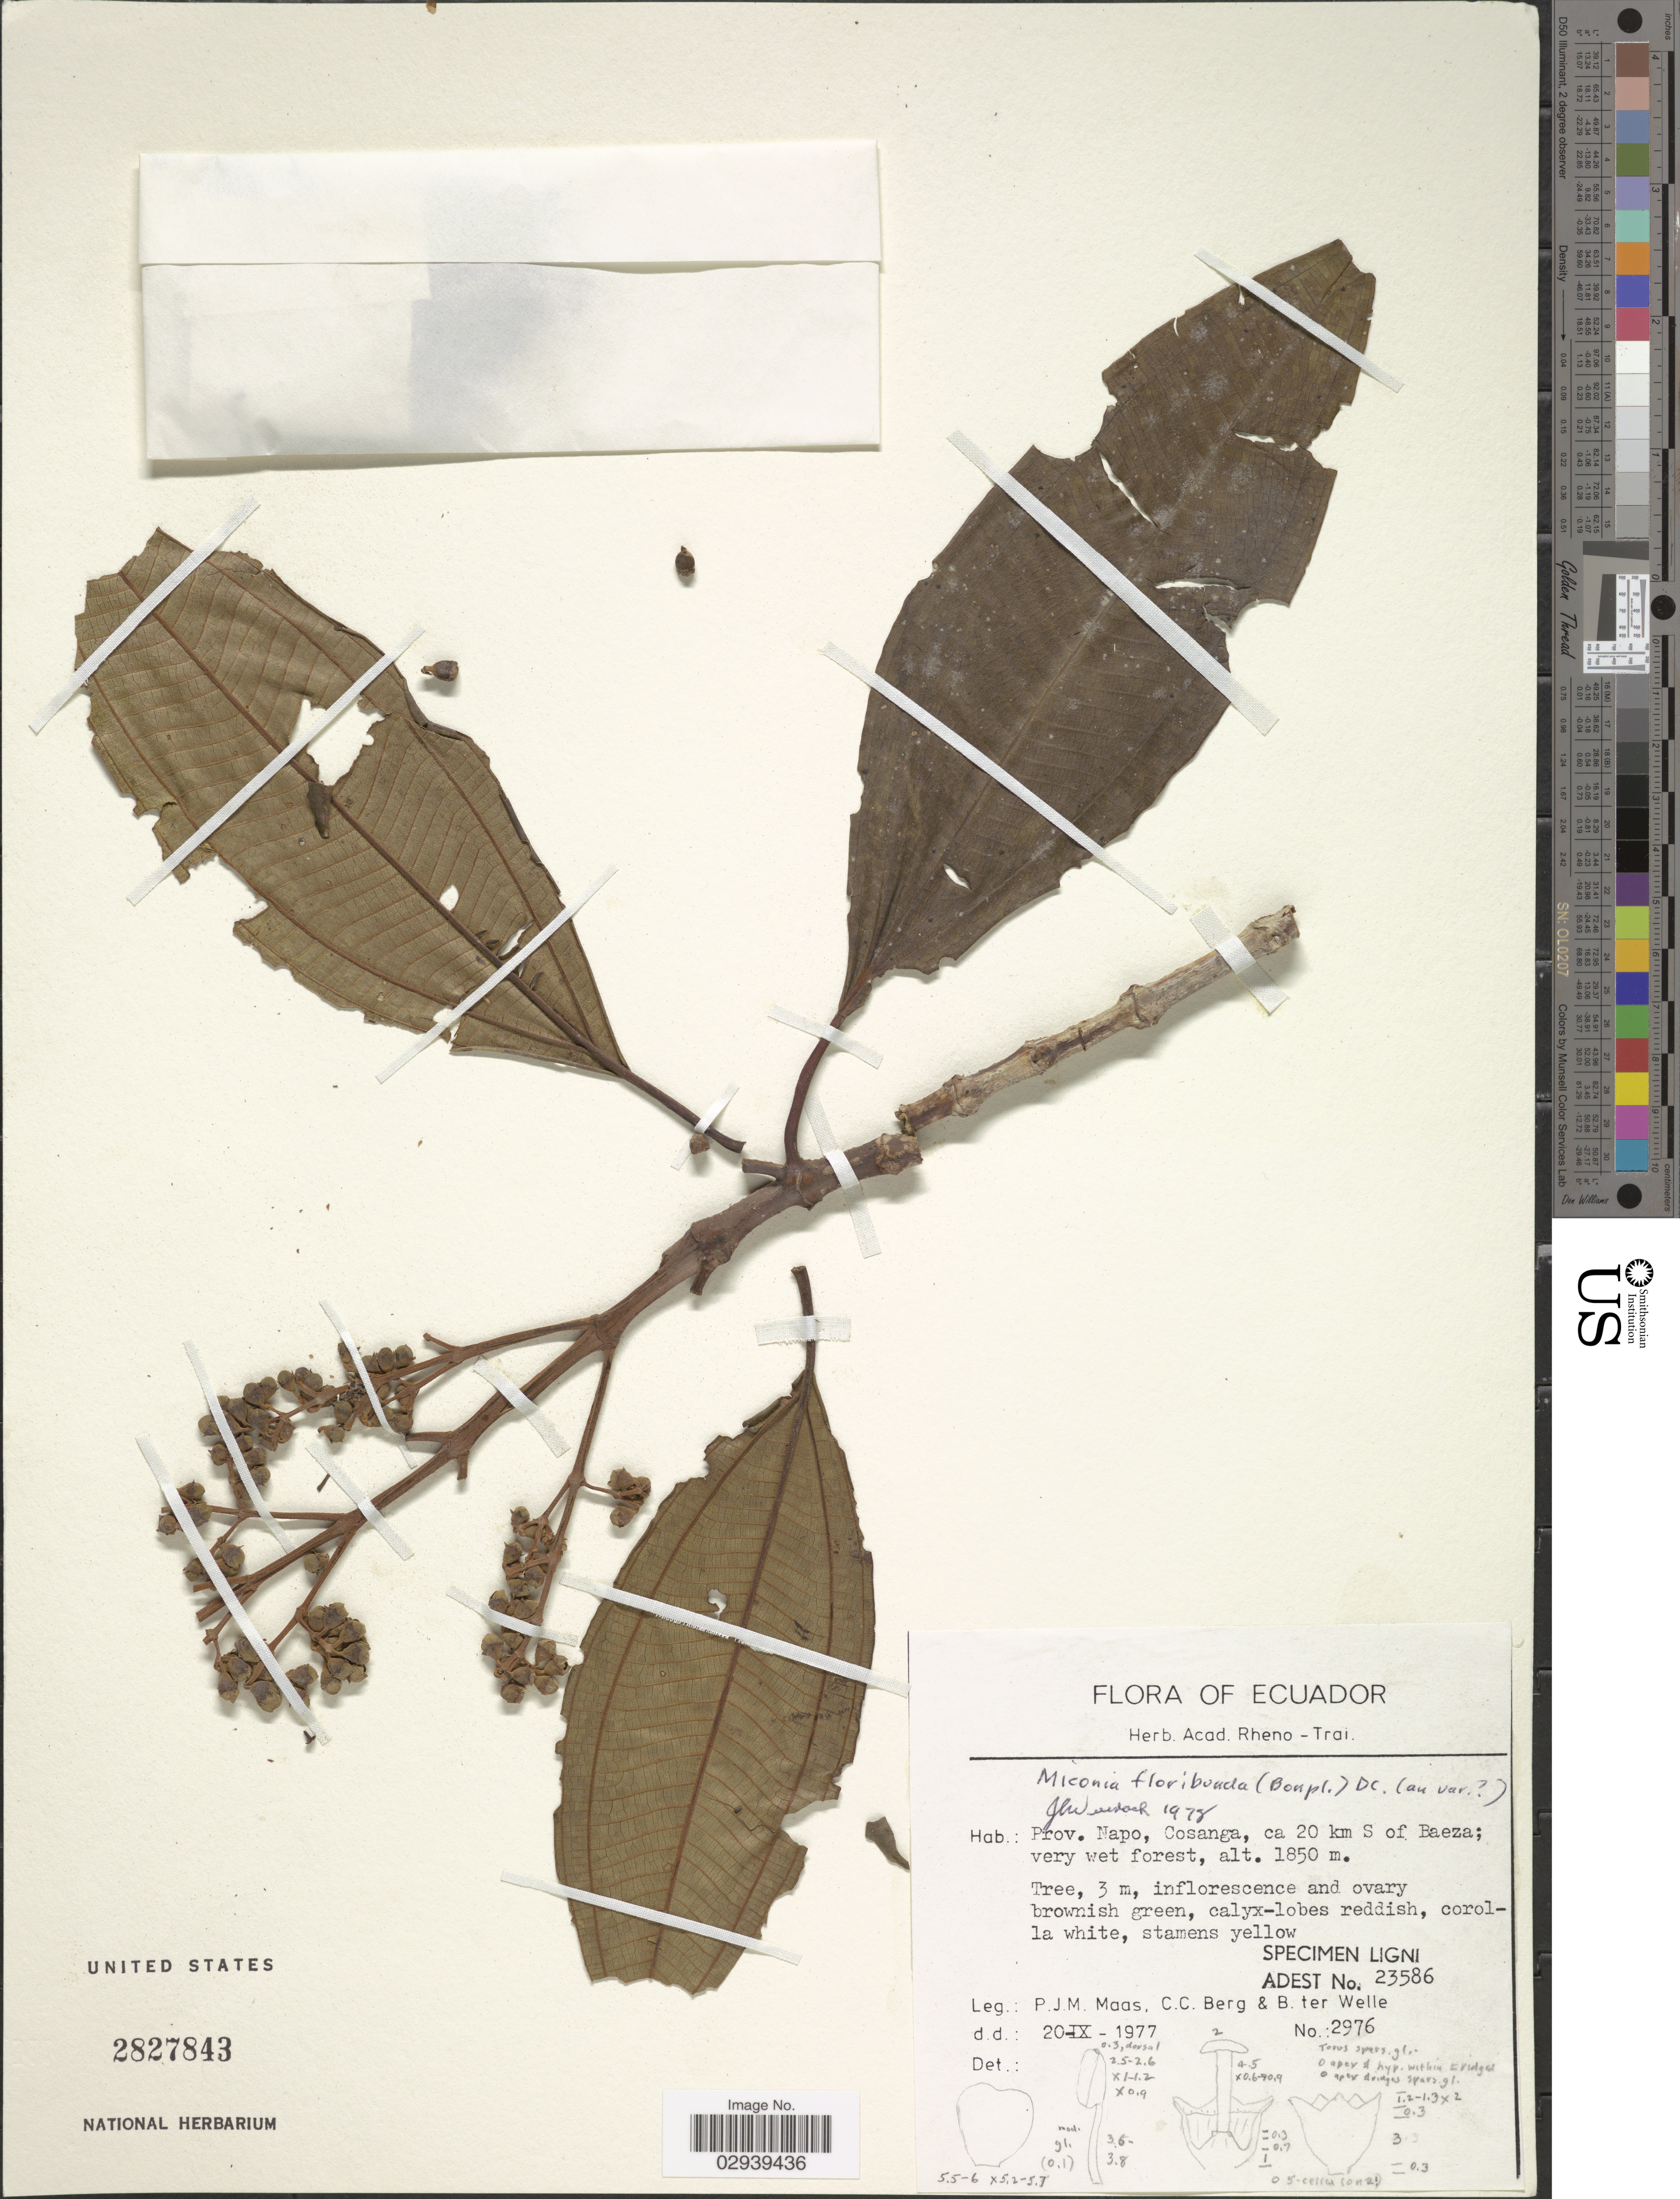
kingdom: Plantae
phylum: Tracheophyta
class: Magnoliopsida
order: Myrtales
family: Melastomataceae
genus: Miconia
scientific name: Miconia floribunda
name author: (Bonpl.) DC.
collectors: P. Maas, C. C. Berg & B. ter Welle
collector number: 2976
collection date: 1977-09-20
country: Ecuador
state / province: Napo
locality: Prov. Napo, Cosanga, ca. 20 km S of Baeza.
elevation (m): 1850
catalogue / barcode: US 2827843